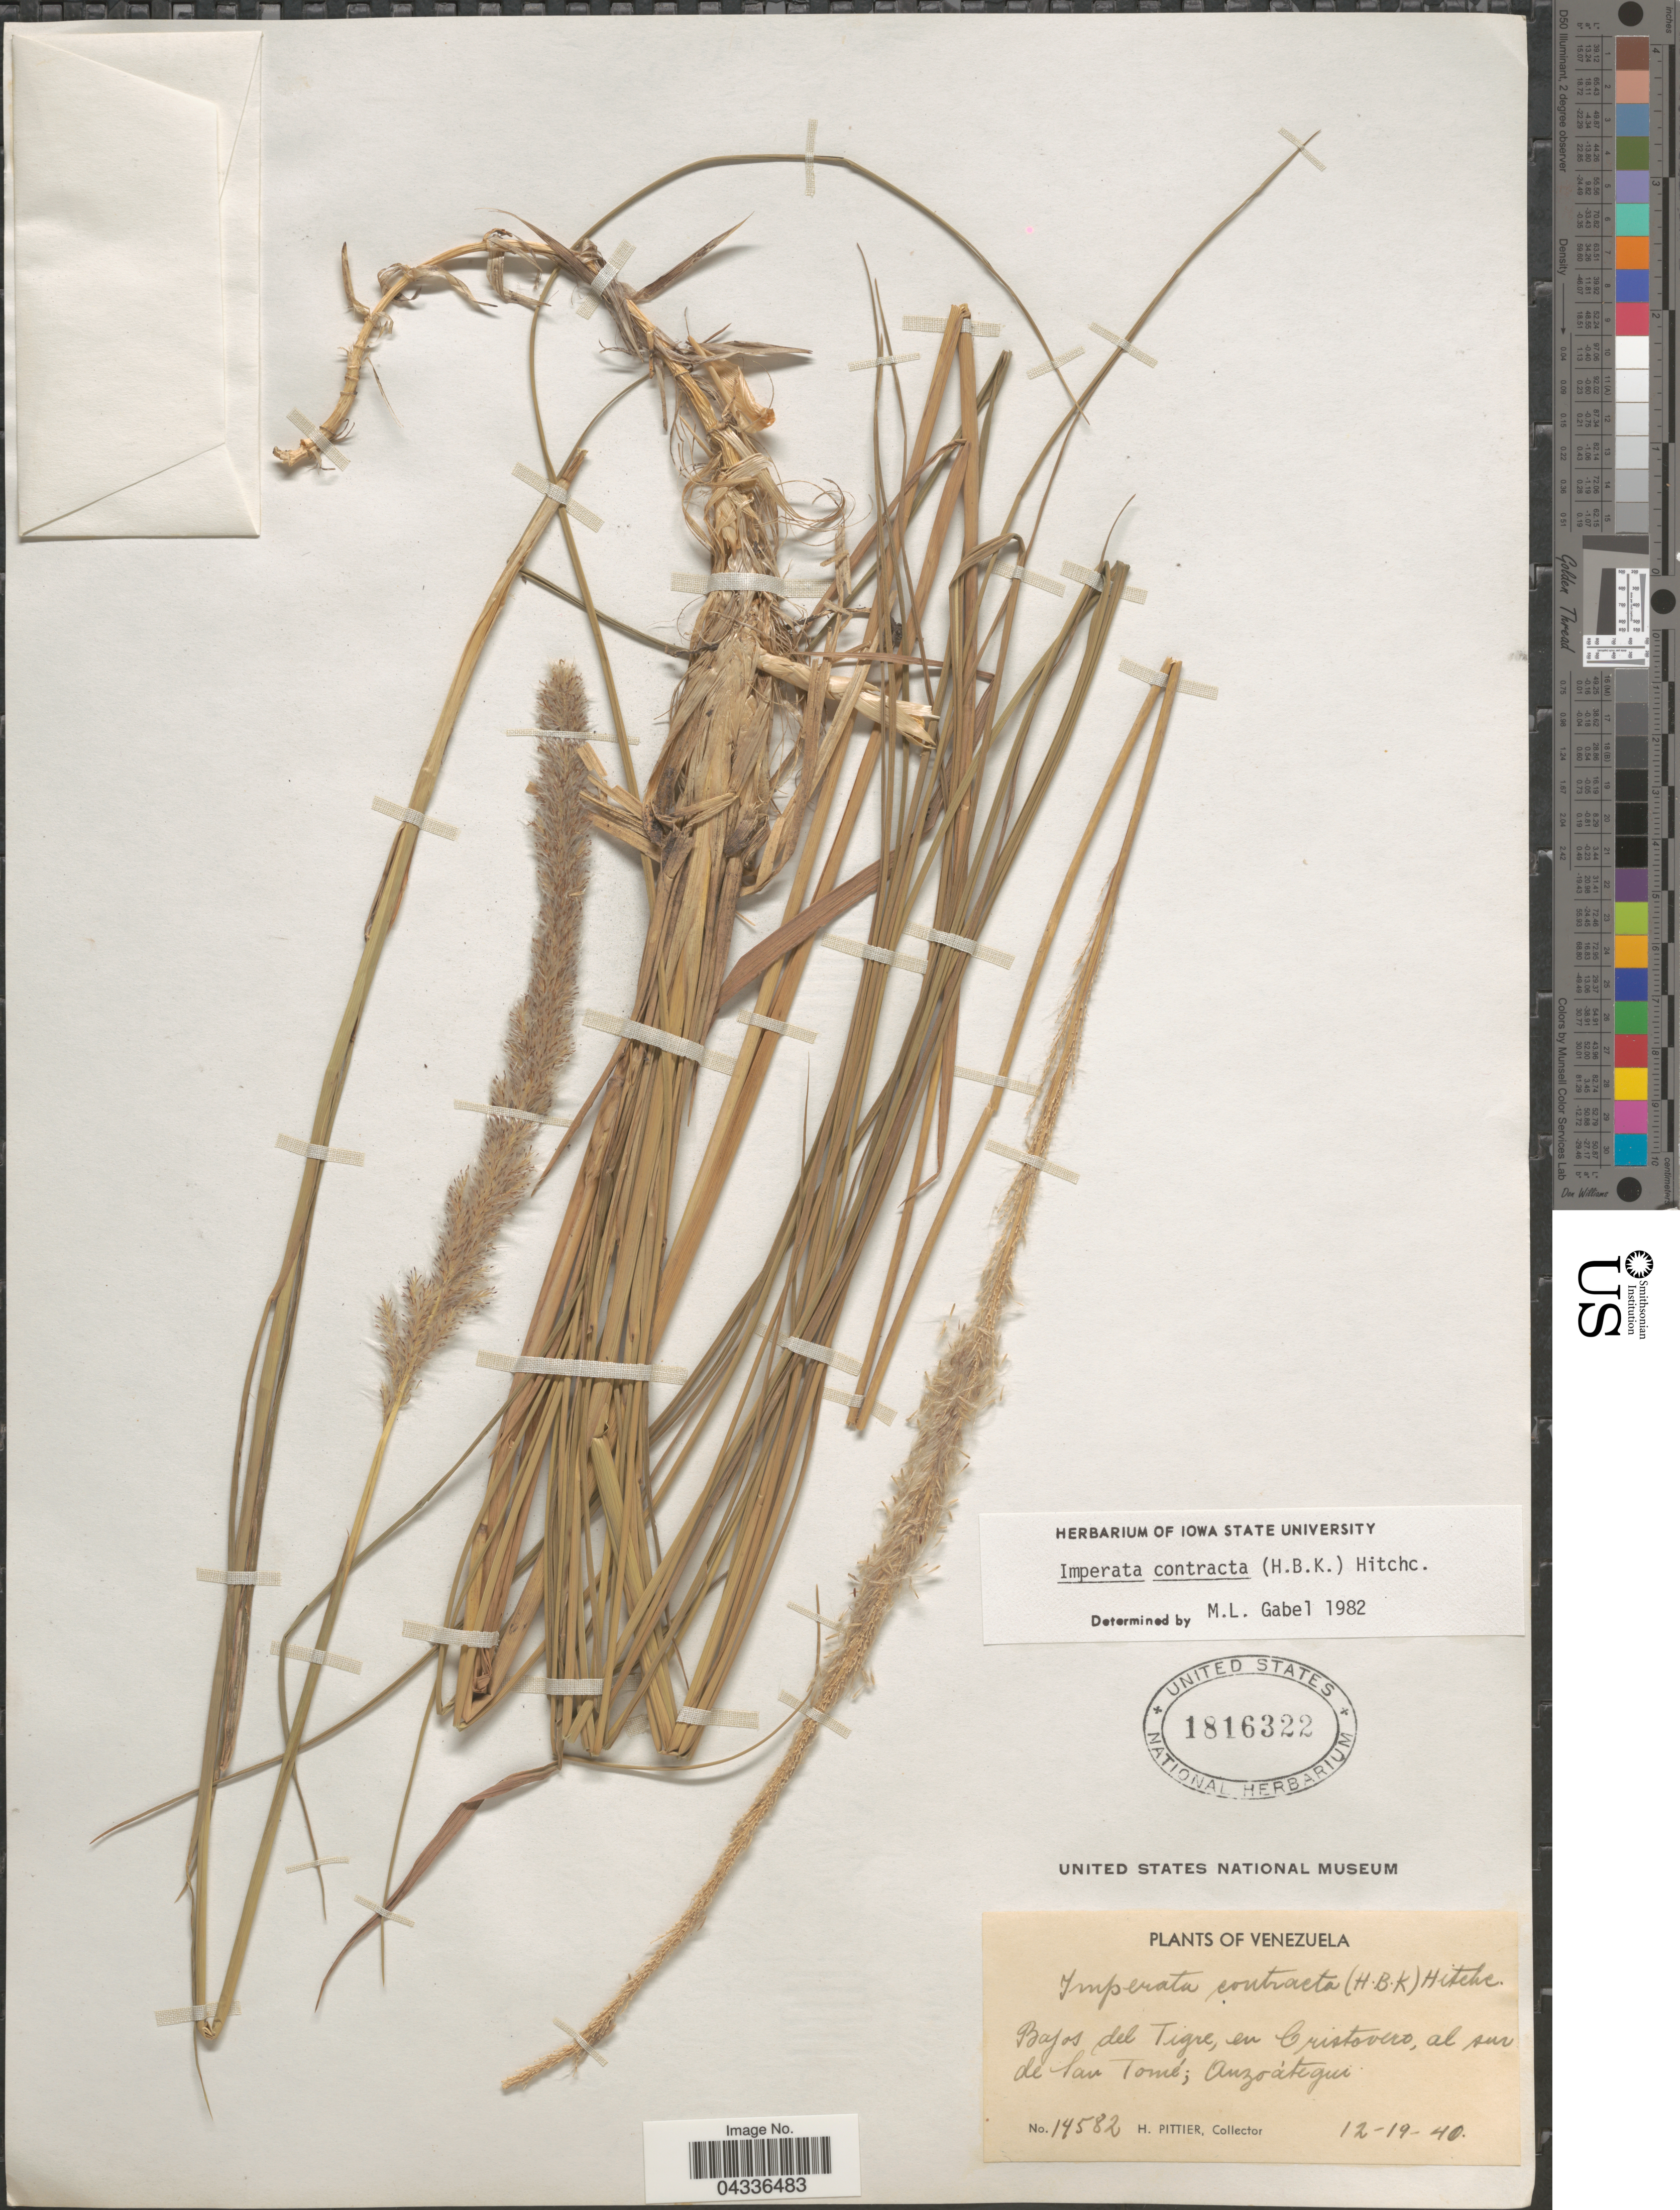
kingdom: Plantae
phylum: Tracheophyta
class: Liliopsida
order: Poales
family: Poaceae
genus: Imperata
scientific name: Imperata contracta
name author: (Kunth) Hitchc.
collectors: H. F. Pittier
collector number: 14582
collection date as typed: Transcribed d/m/y: 19/12/40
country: Venezuela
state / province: Anzoategui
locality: Bajos del Tigre, en Cristovero, al sur San Tomé.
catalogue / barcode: US 1816322